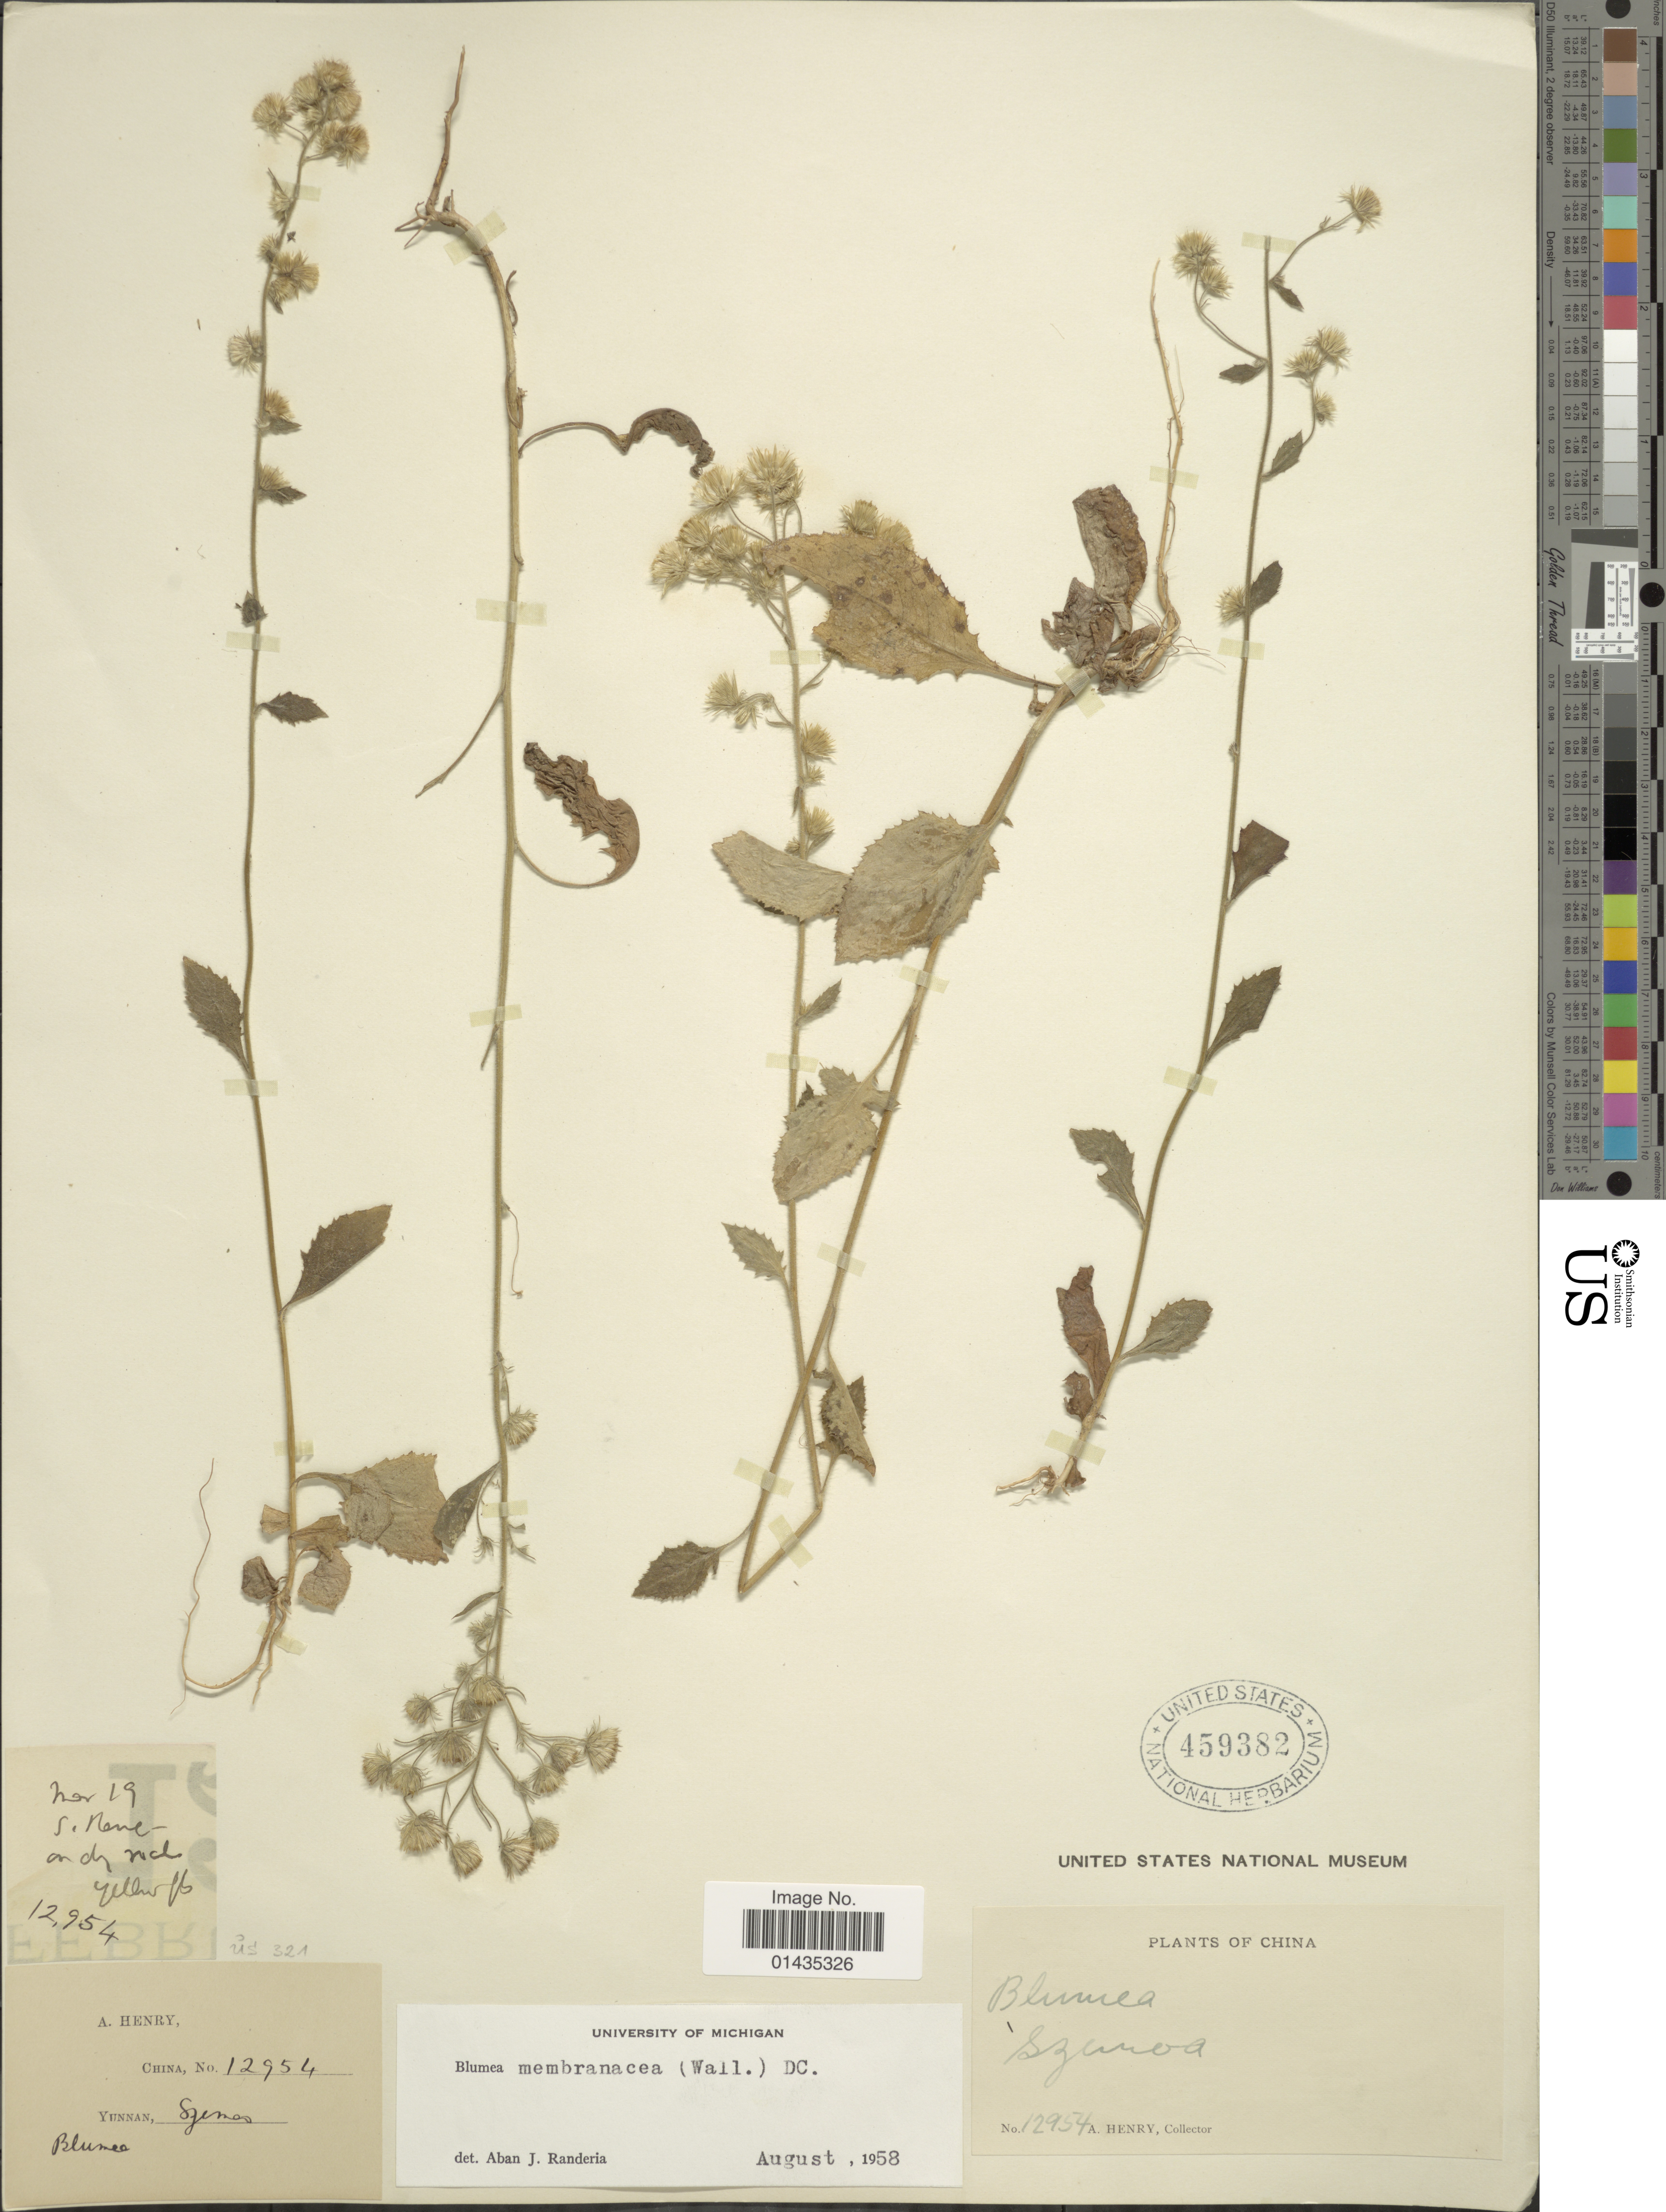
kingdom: Plantae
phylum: Tracheophyta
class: Magnoliopsida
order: Asterales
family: Asteraceae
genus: Blumea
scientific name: Blumea membranacea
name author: DC.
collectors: A. Henry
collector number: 12954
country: China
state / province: Yunnan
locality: Szemoa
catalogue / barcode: US 459382